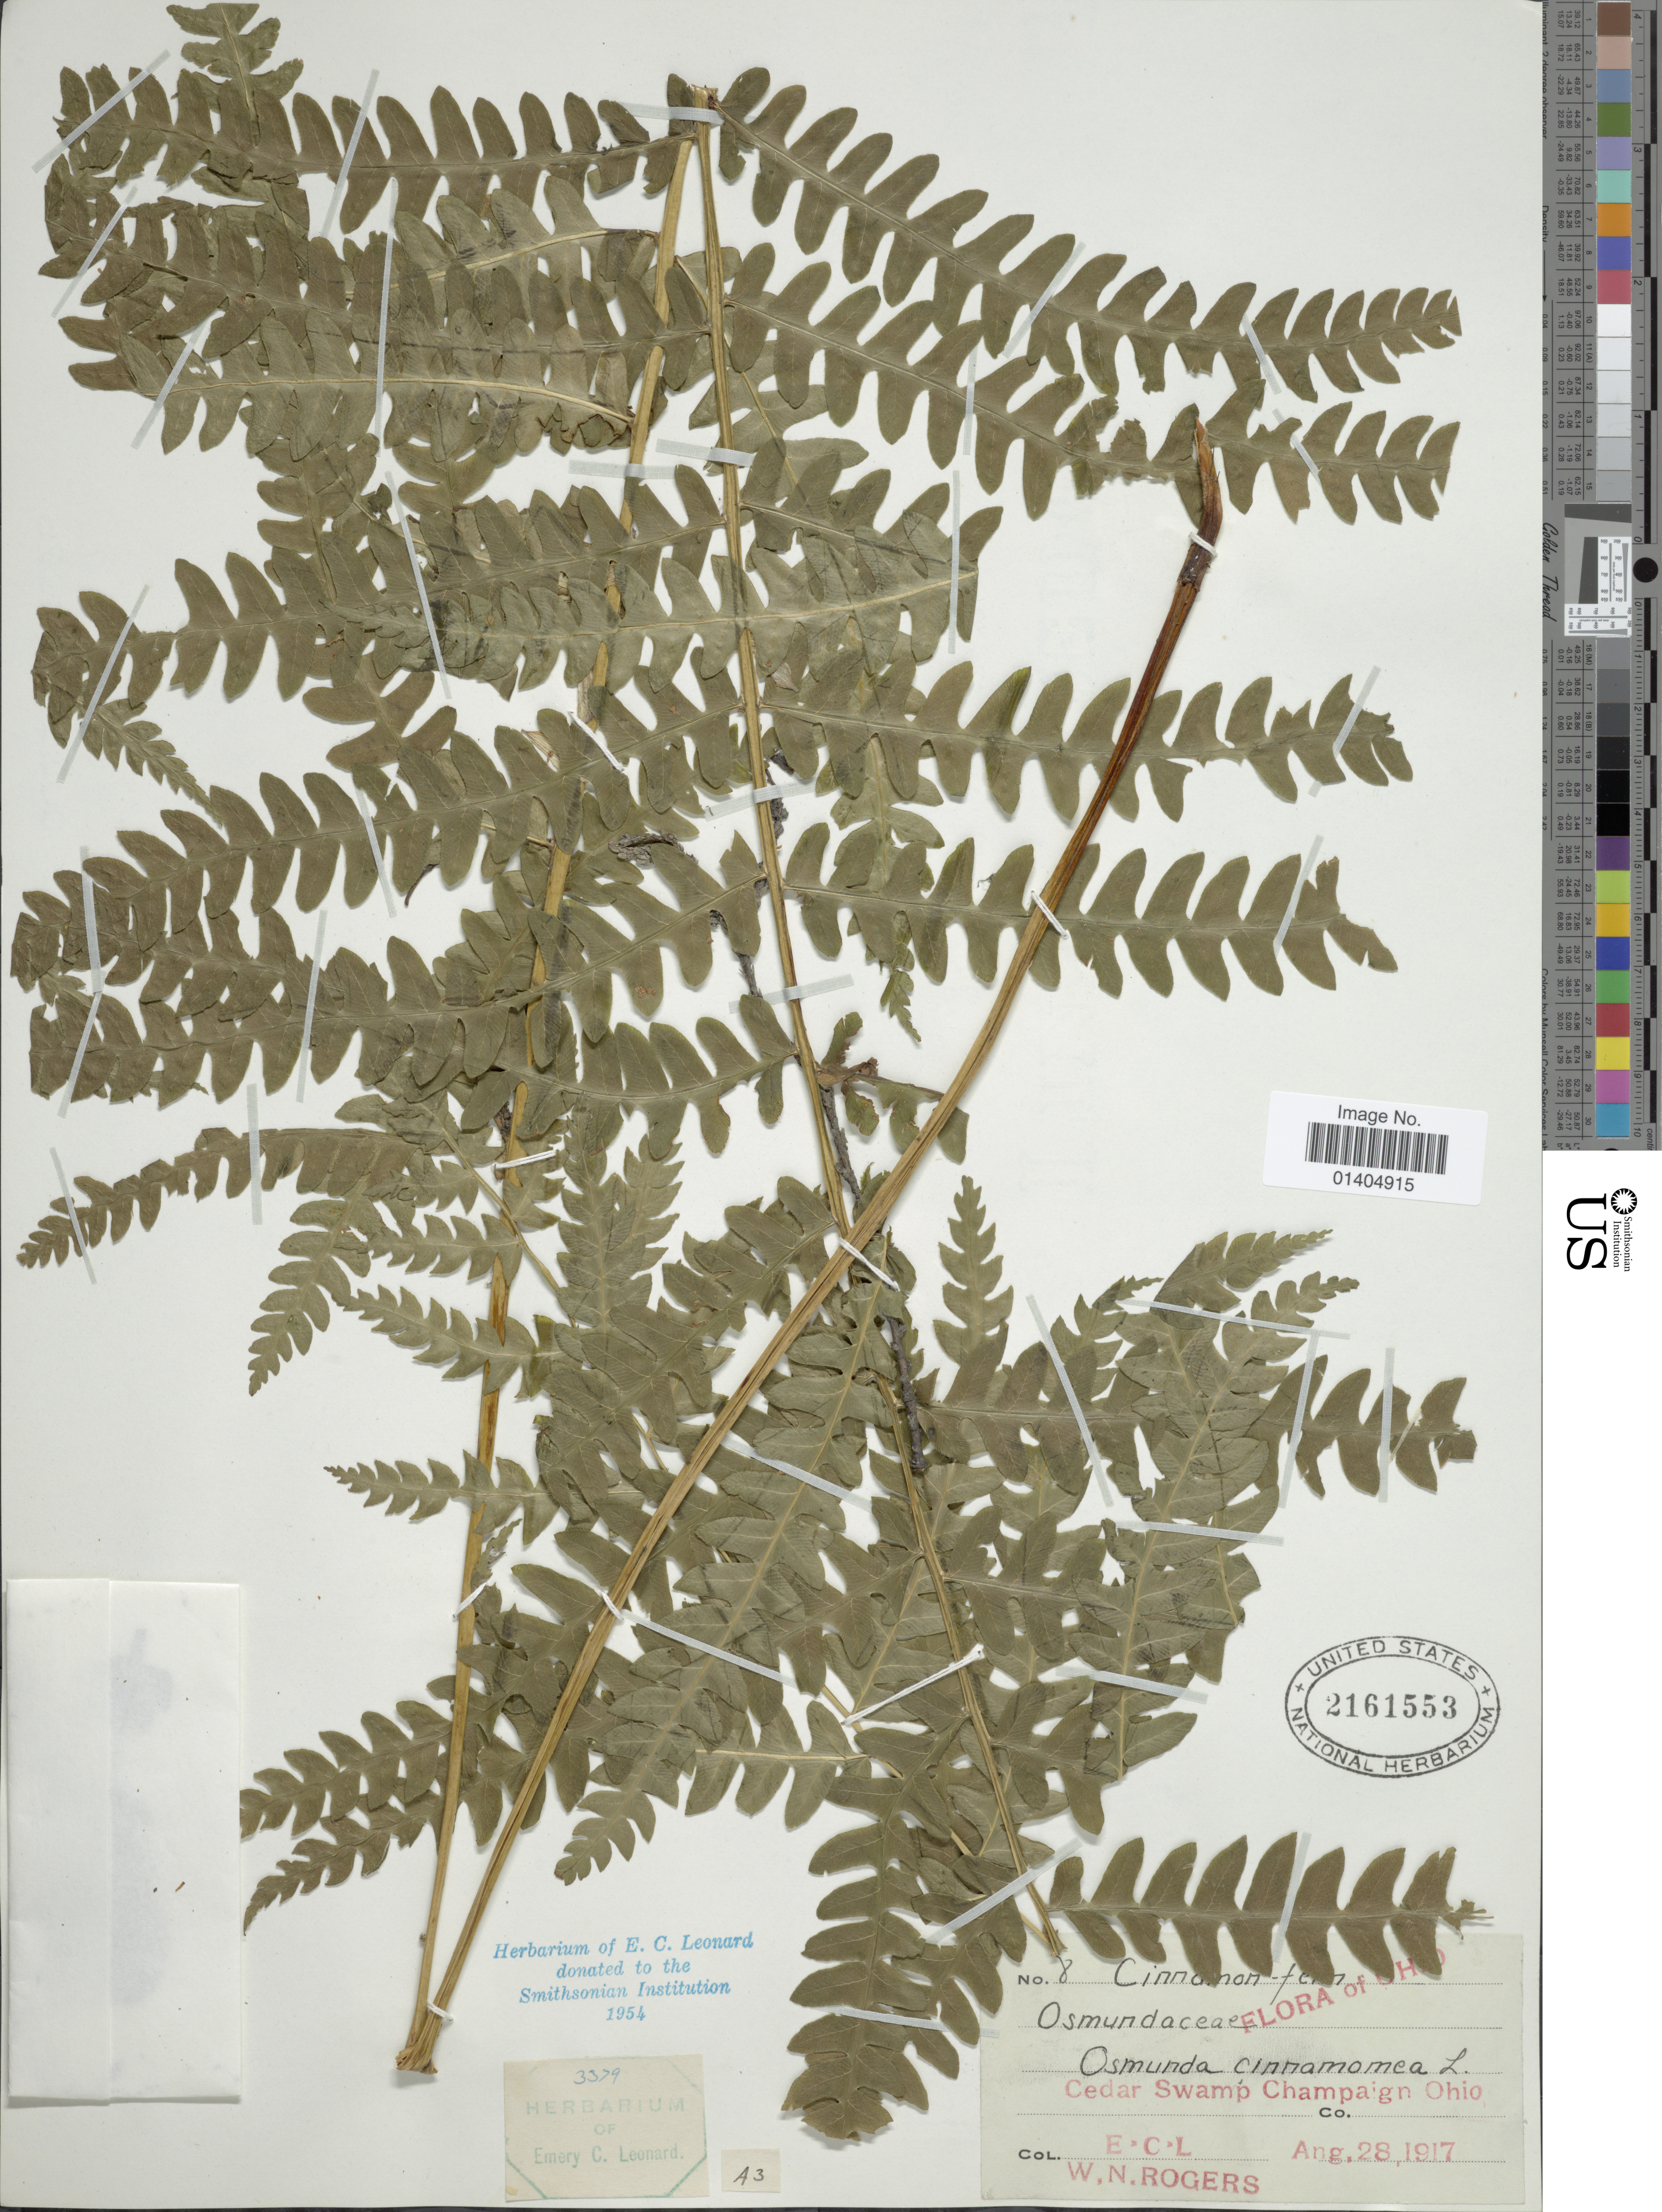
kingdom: Plantae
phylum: Tracheophyta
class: Polypodiopsida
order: Osmundales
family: Osmundaceae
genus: Osmundastrum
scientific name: Osmundastrum cinnamomeum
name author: (L.) C. Presl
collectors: E. C. Leonard & W. Rogers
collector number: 8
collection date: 1917-08-28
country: United States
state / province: Ohio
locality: Cedar Swamp Champaign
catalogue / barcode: US 2161553